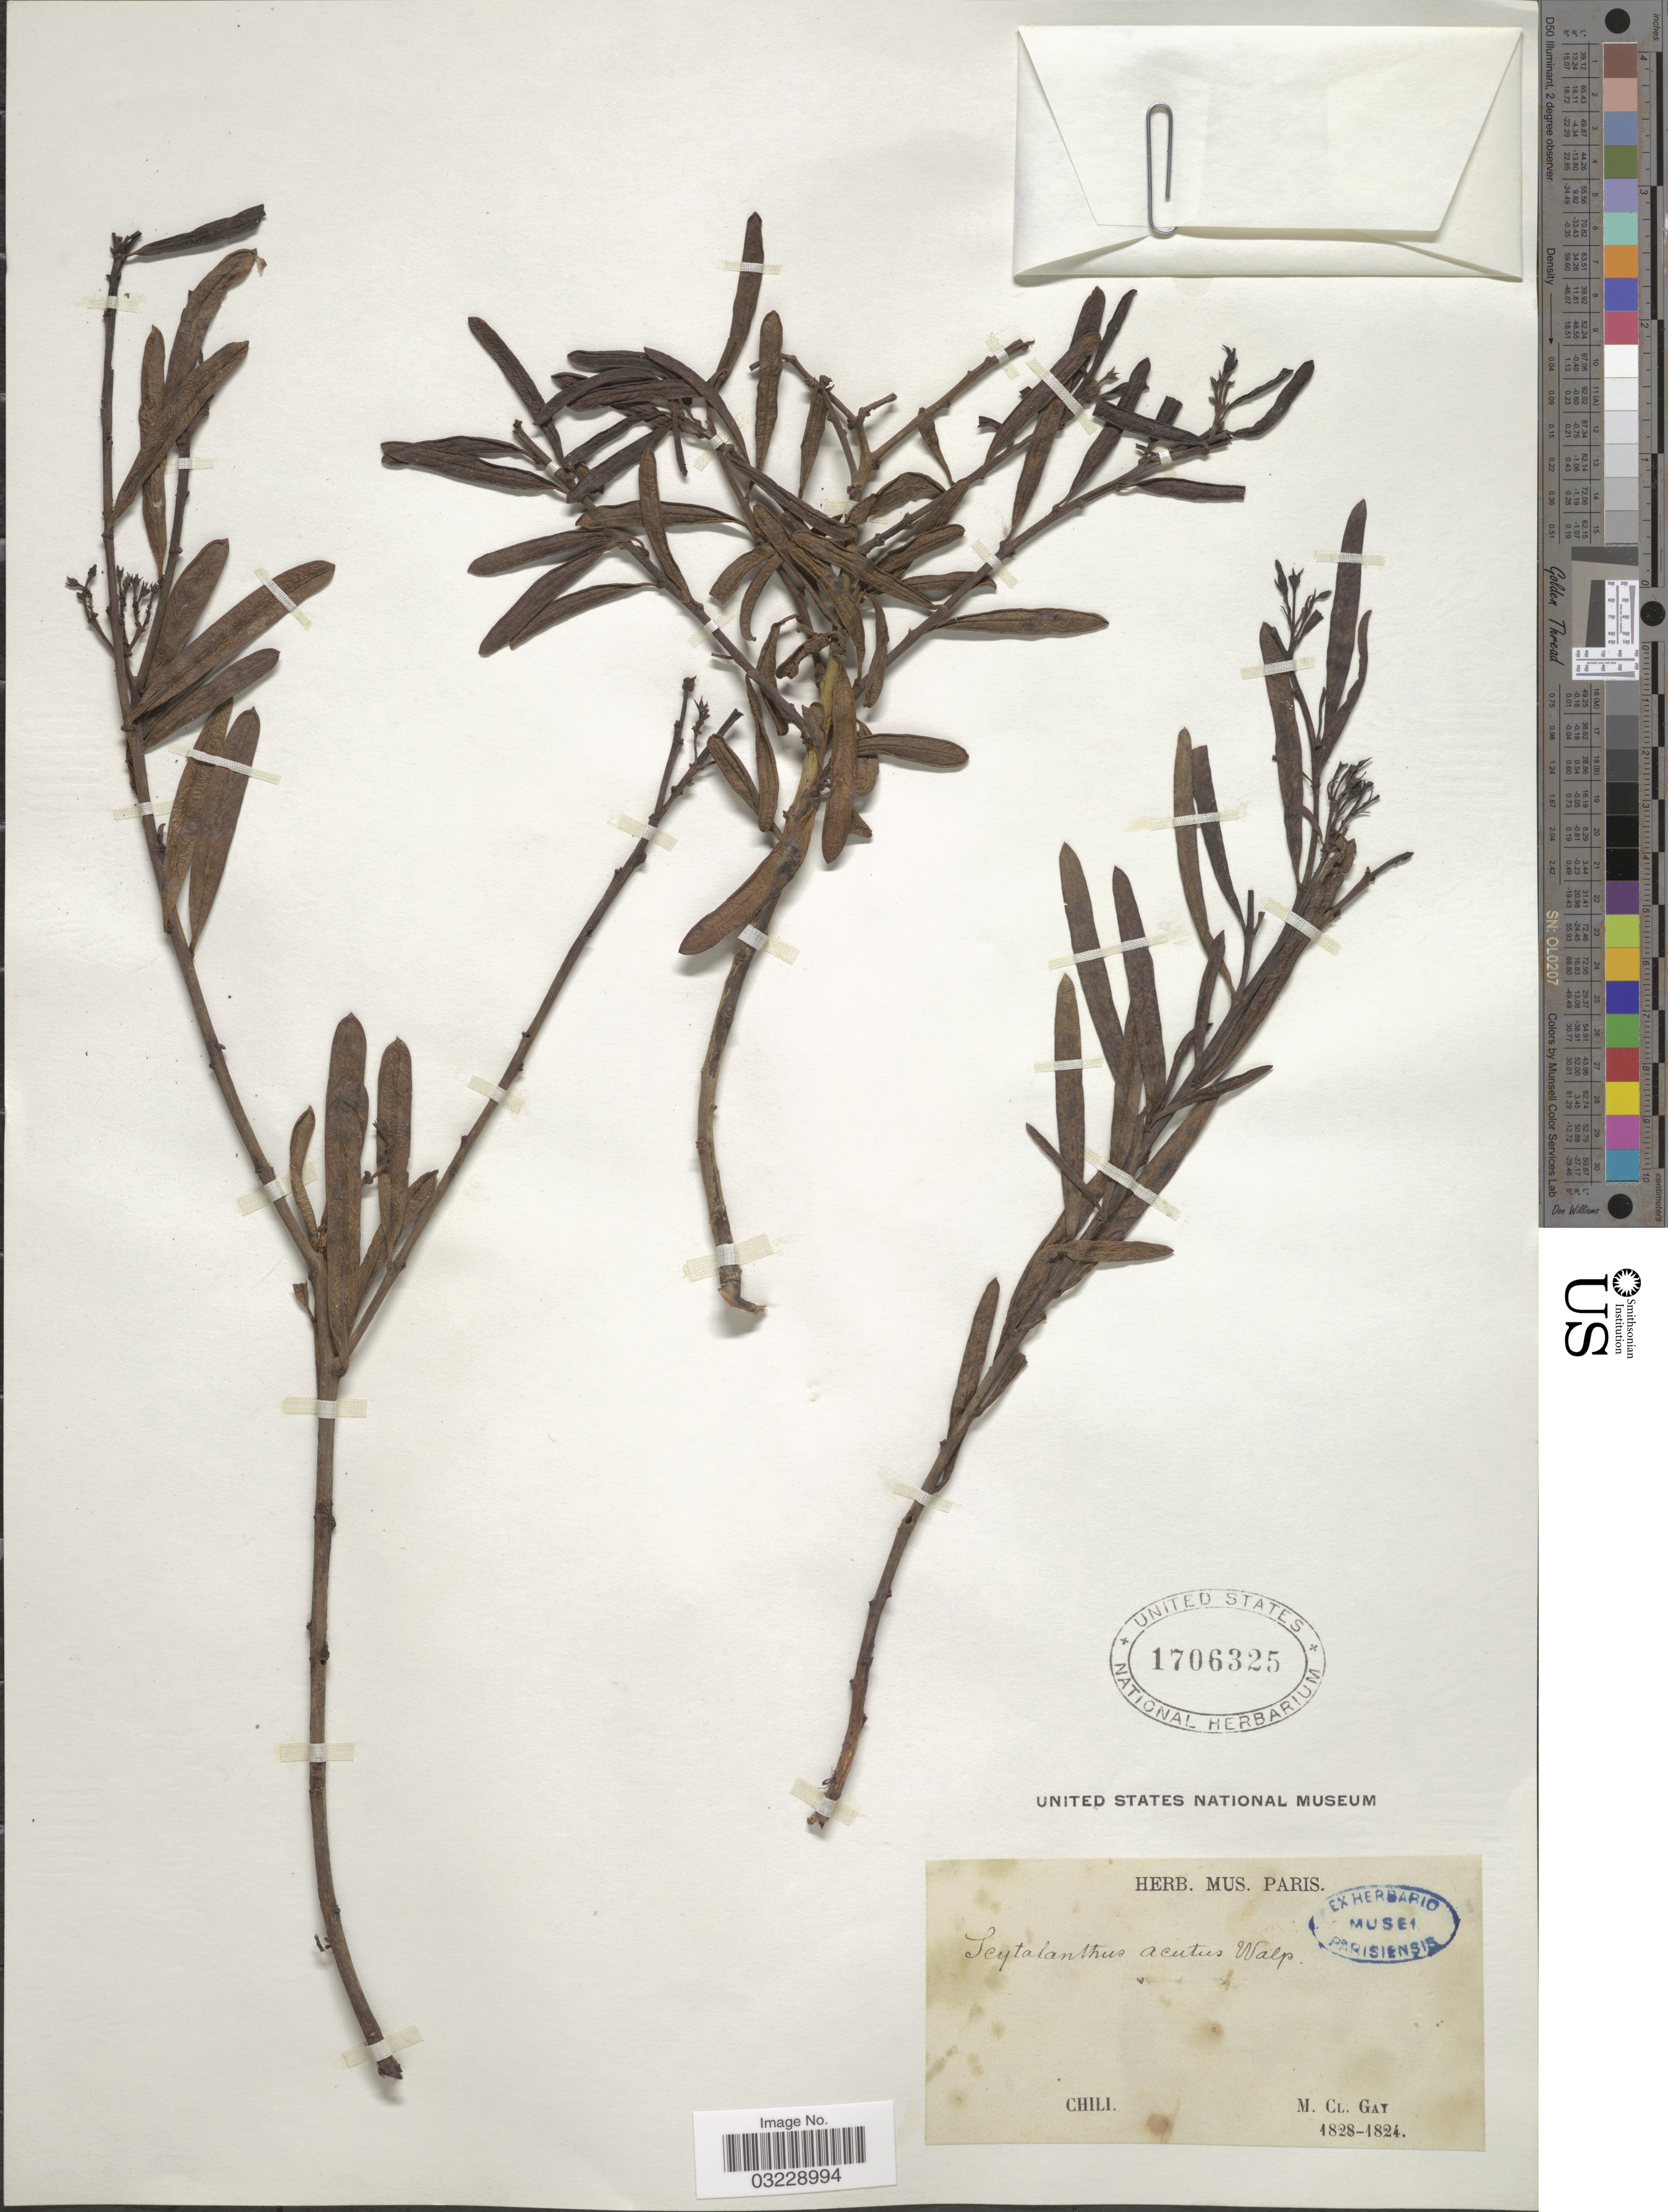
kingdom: Plantae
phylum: Tracheophyta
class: Magnoliopsida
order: Gentianales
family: Apocynaceae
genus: Skytanthus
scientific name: Skytanthus acutus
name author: Meyen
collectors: M. Gay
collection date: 1824/1828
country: Chile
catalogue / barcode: US 1706325